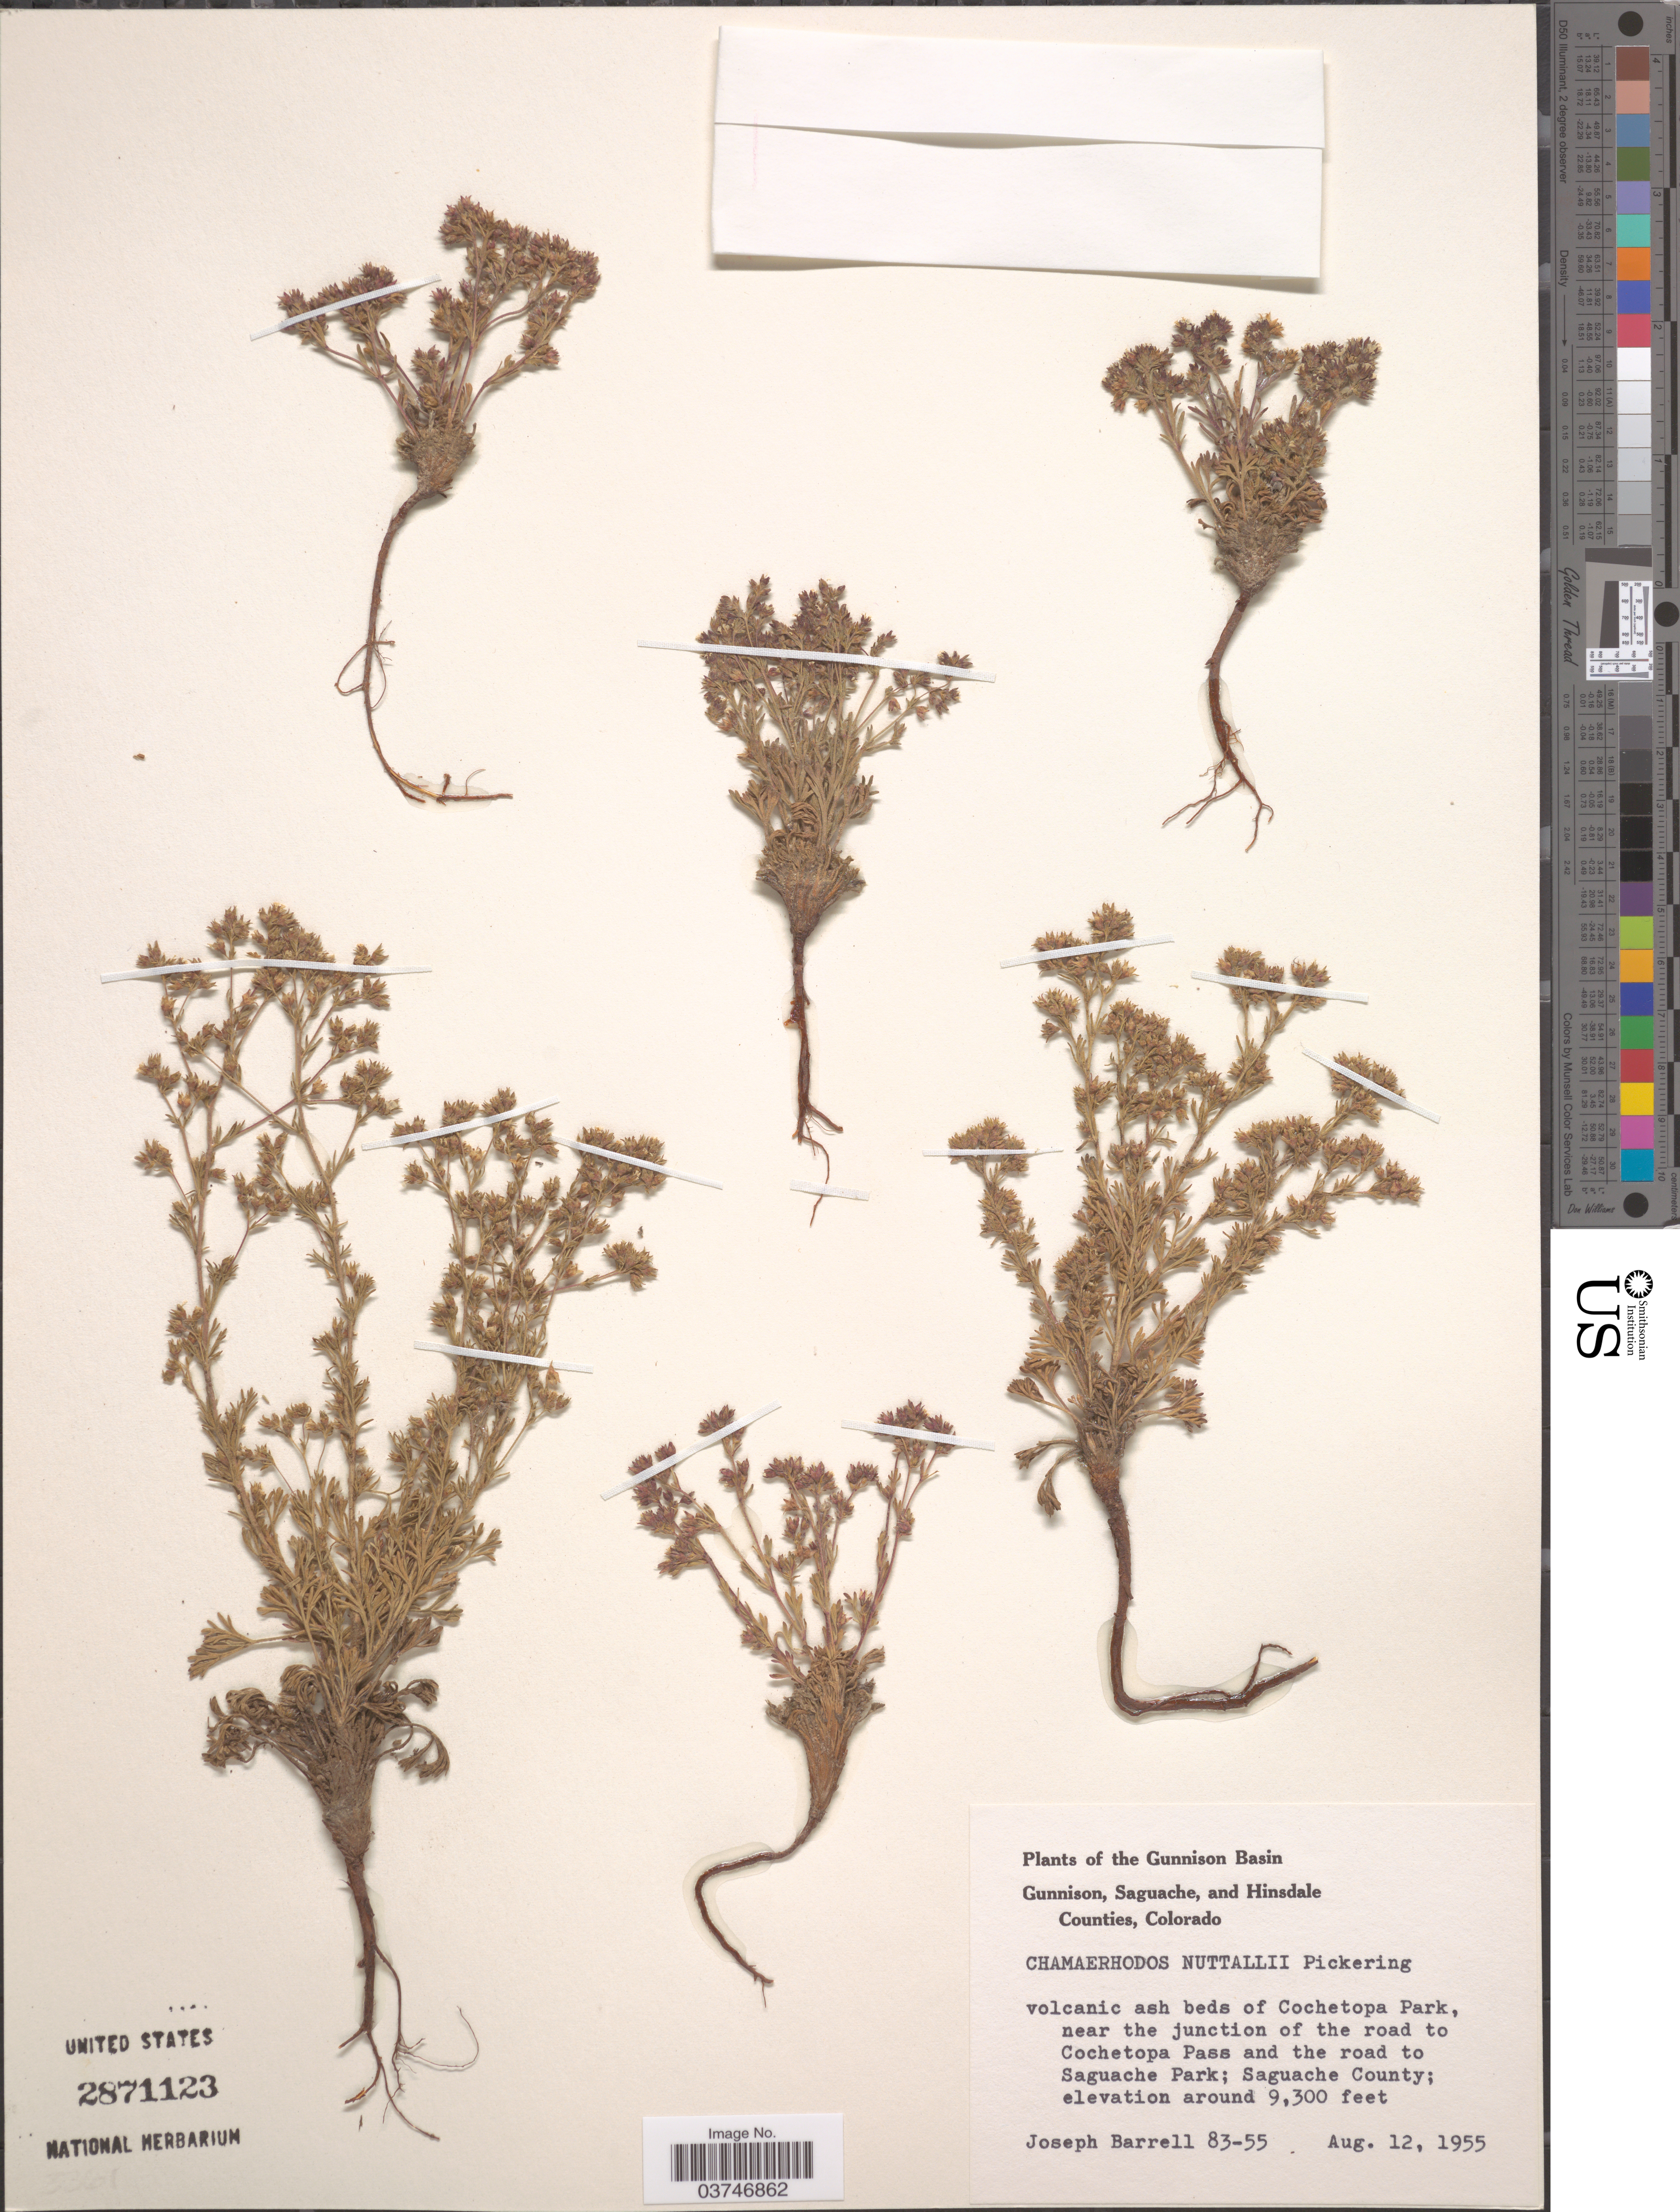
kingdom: Plantae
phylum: Tracheophyta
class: Magnoliopsida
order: Rosales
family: Rosaceae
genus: Chamaerhodos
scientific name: Chamaerhodos erecta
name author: (L.) Bunge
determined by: U.S. National Herbarium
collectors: J. Barrell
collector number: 83-55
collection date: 1955-08-12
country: United States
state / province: Colorado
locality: Gunnison Basin. Volcanic ash beds of Cochetopa Park, near the junction of the road to Cochetopa Pass and the road to Saguache Park; Saguache County.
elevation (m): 2835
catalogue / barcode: US 2871123